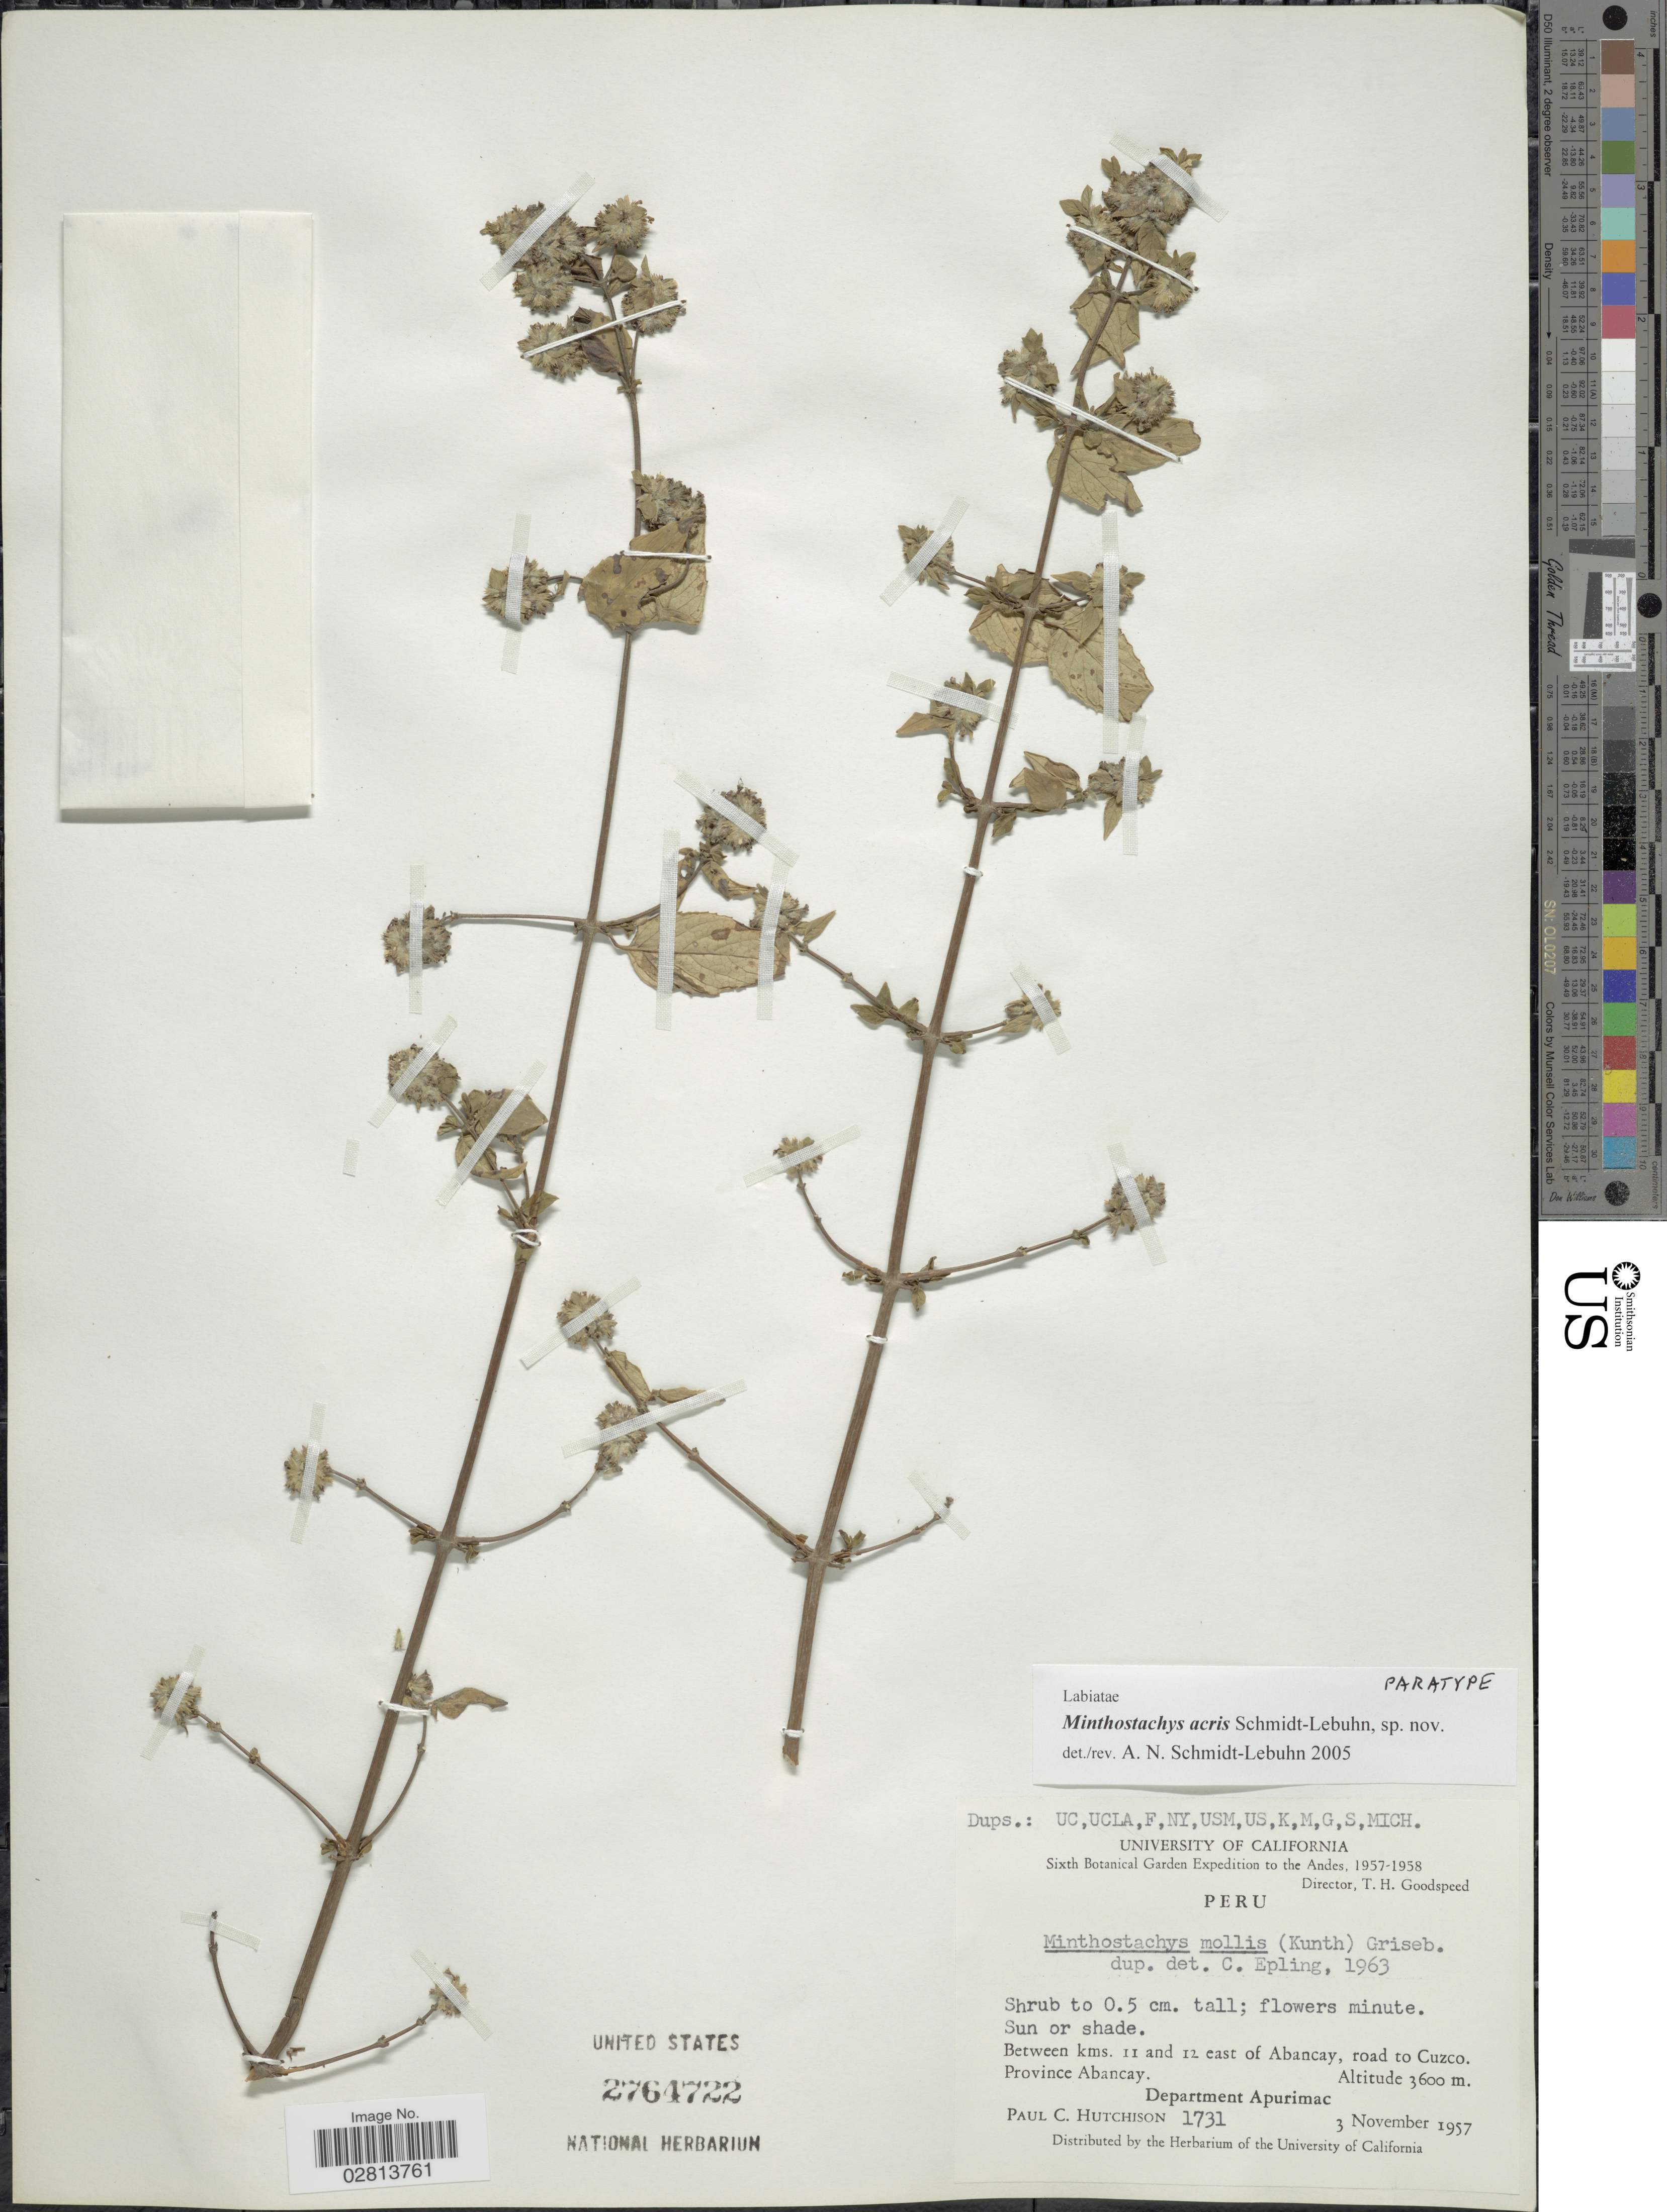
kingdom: Plantae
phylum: Tracheophyta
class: Magnoliopsida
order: Lamiales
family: Lamiaceae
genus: Minthostachys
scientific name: Minthostachys acris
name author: Schmidt-Leb.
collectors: P. C. Hutchison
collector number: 1731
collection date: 1957-11-03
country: Peru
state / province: Apurímac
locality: The Andes, Between kms. 11 and 12 east of Abancay, road to Cuzco. Province Abancay, Department Apurimac.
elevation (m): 3600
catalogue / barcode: US 2764722